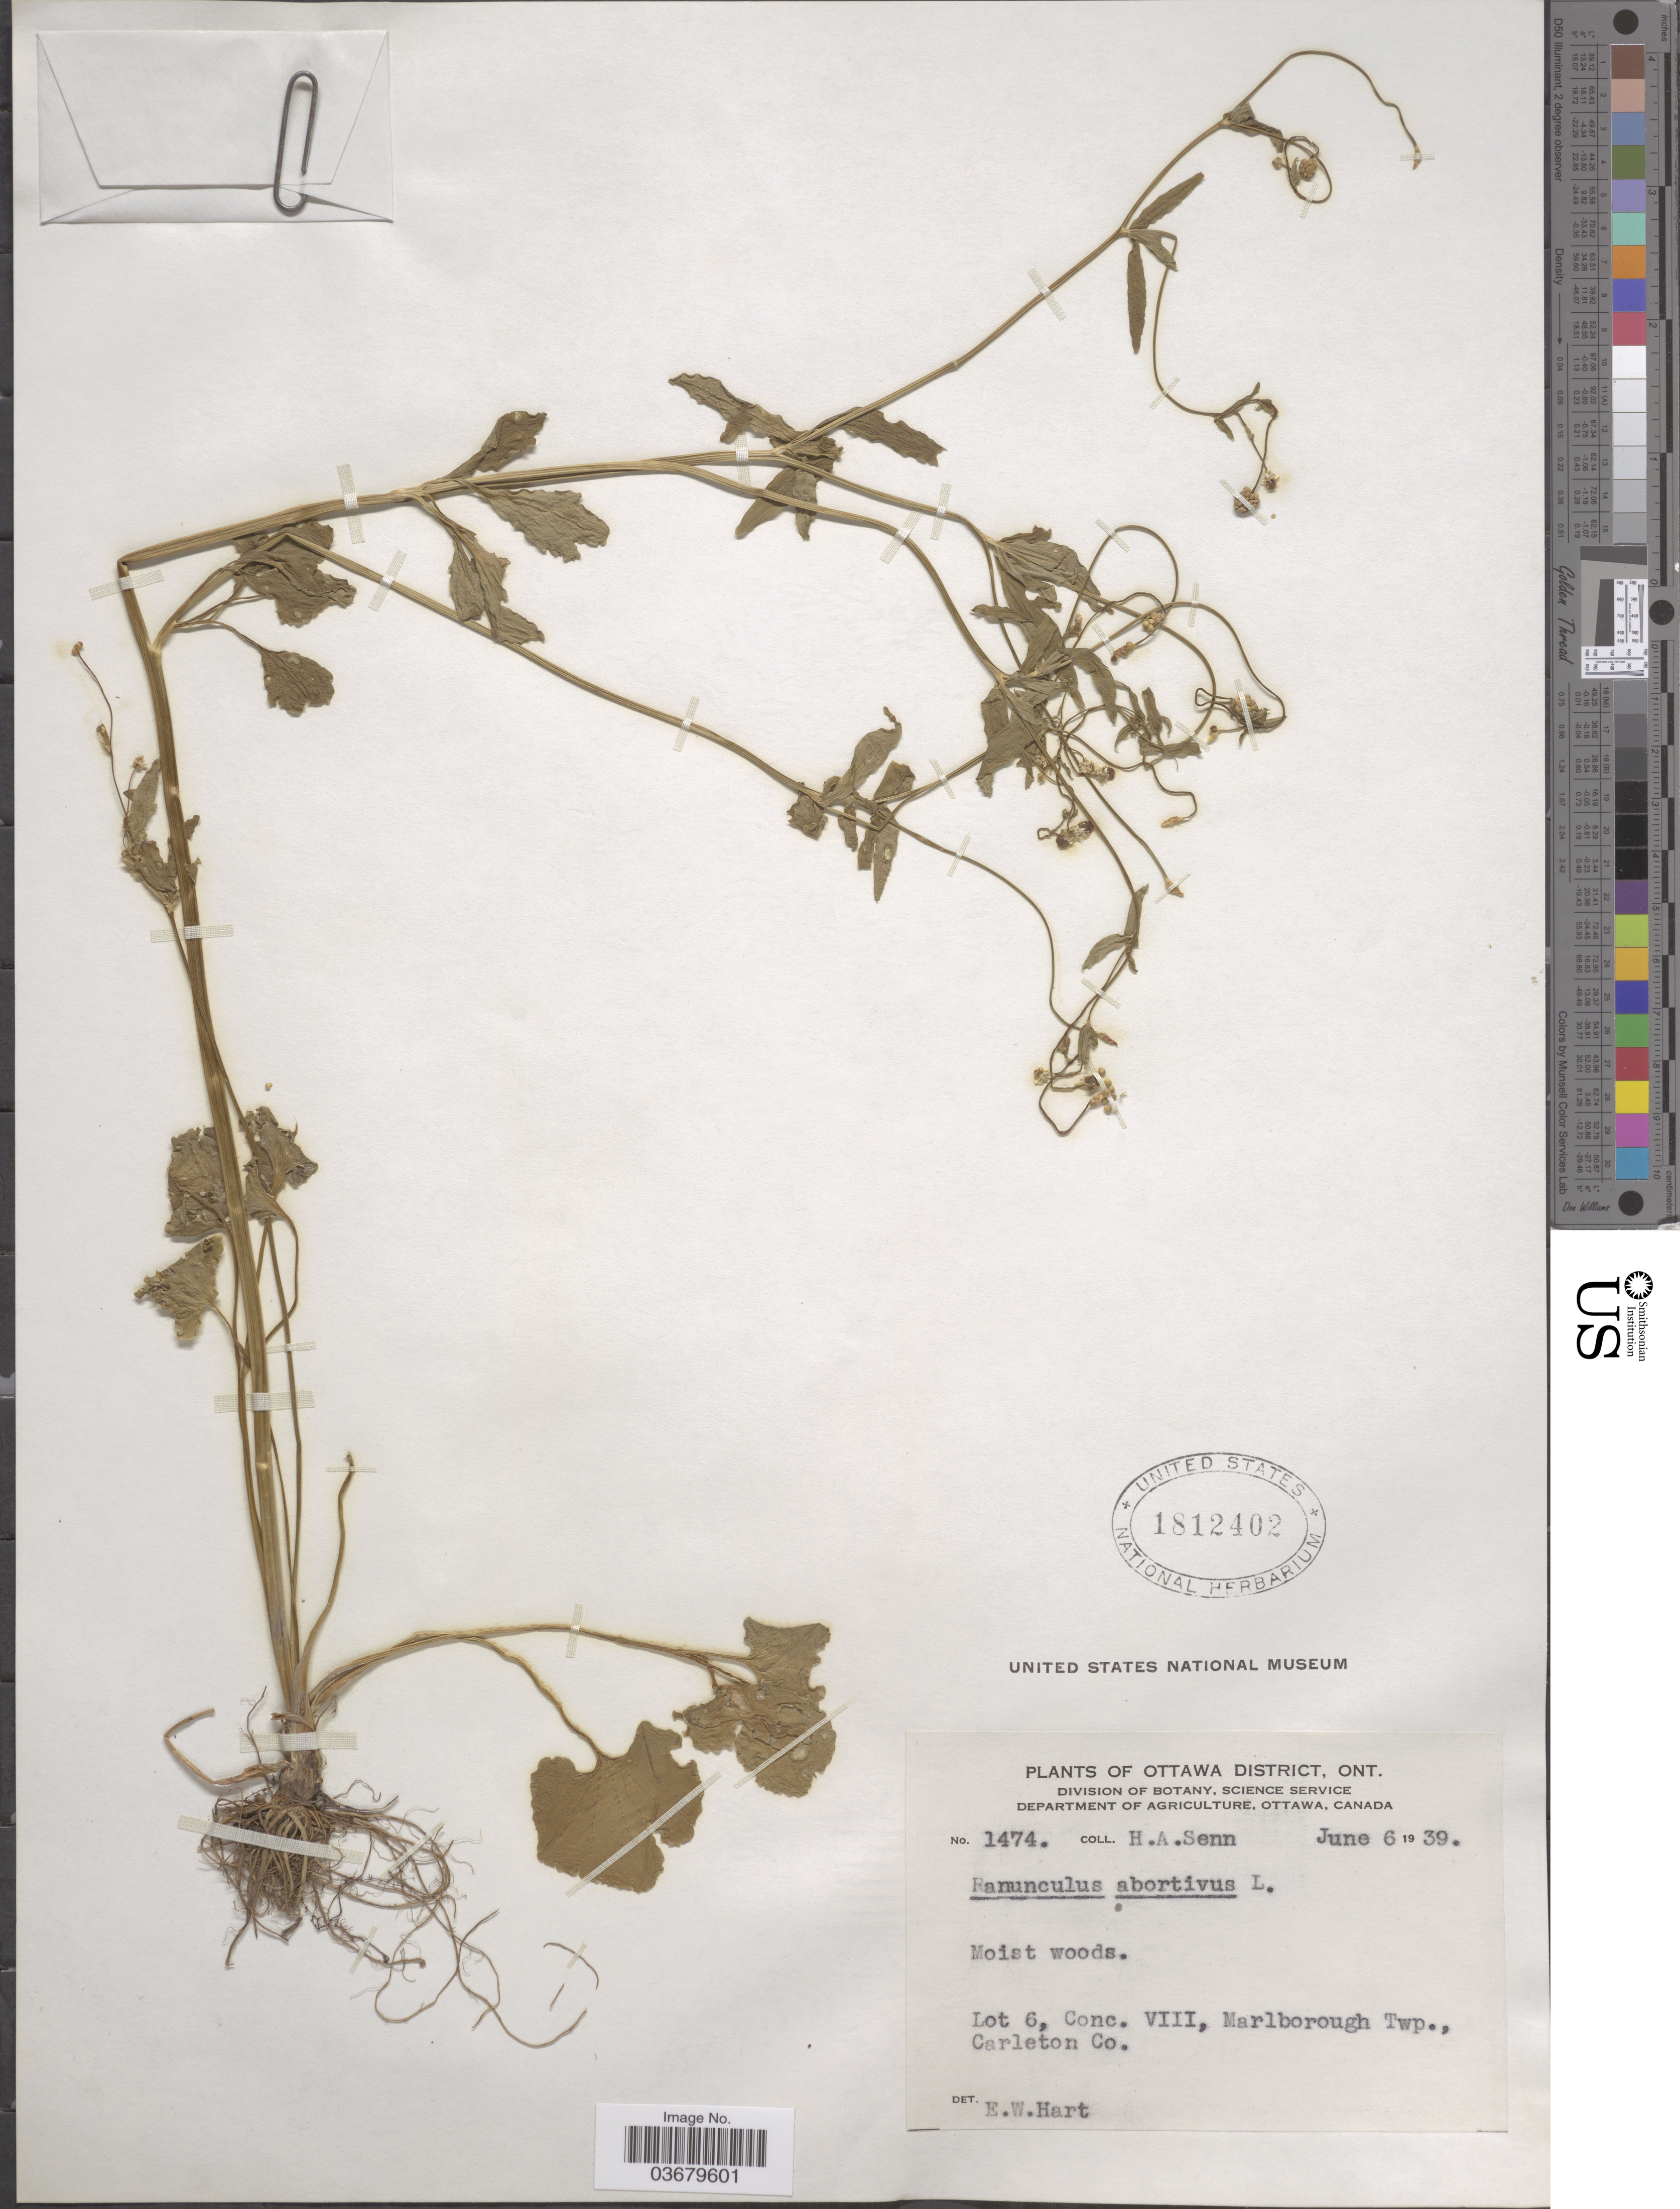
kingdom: Plantae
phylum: Tracheophyta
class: Magnoliopsida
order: Ranunculales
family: Ranunculaceae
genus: Ranunculus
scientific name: Ranunculus abortivus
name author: L.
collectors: H. Senn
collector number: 1474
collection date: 1939-06-06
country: Canada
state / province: Ontario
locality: Ottawa District. Lot 6, Conc. VIII, Marlborough Twp., Carleton Co.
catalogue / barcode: US 1812402